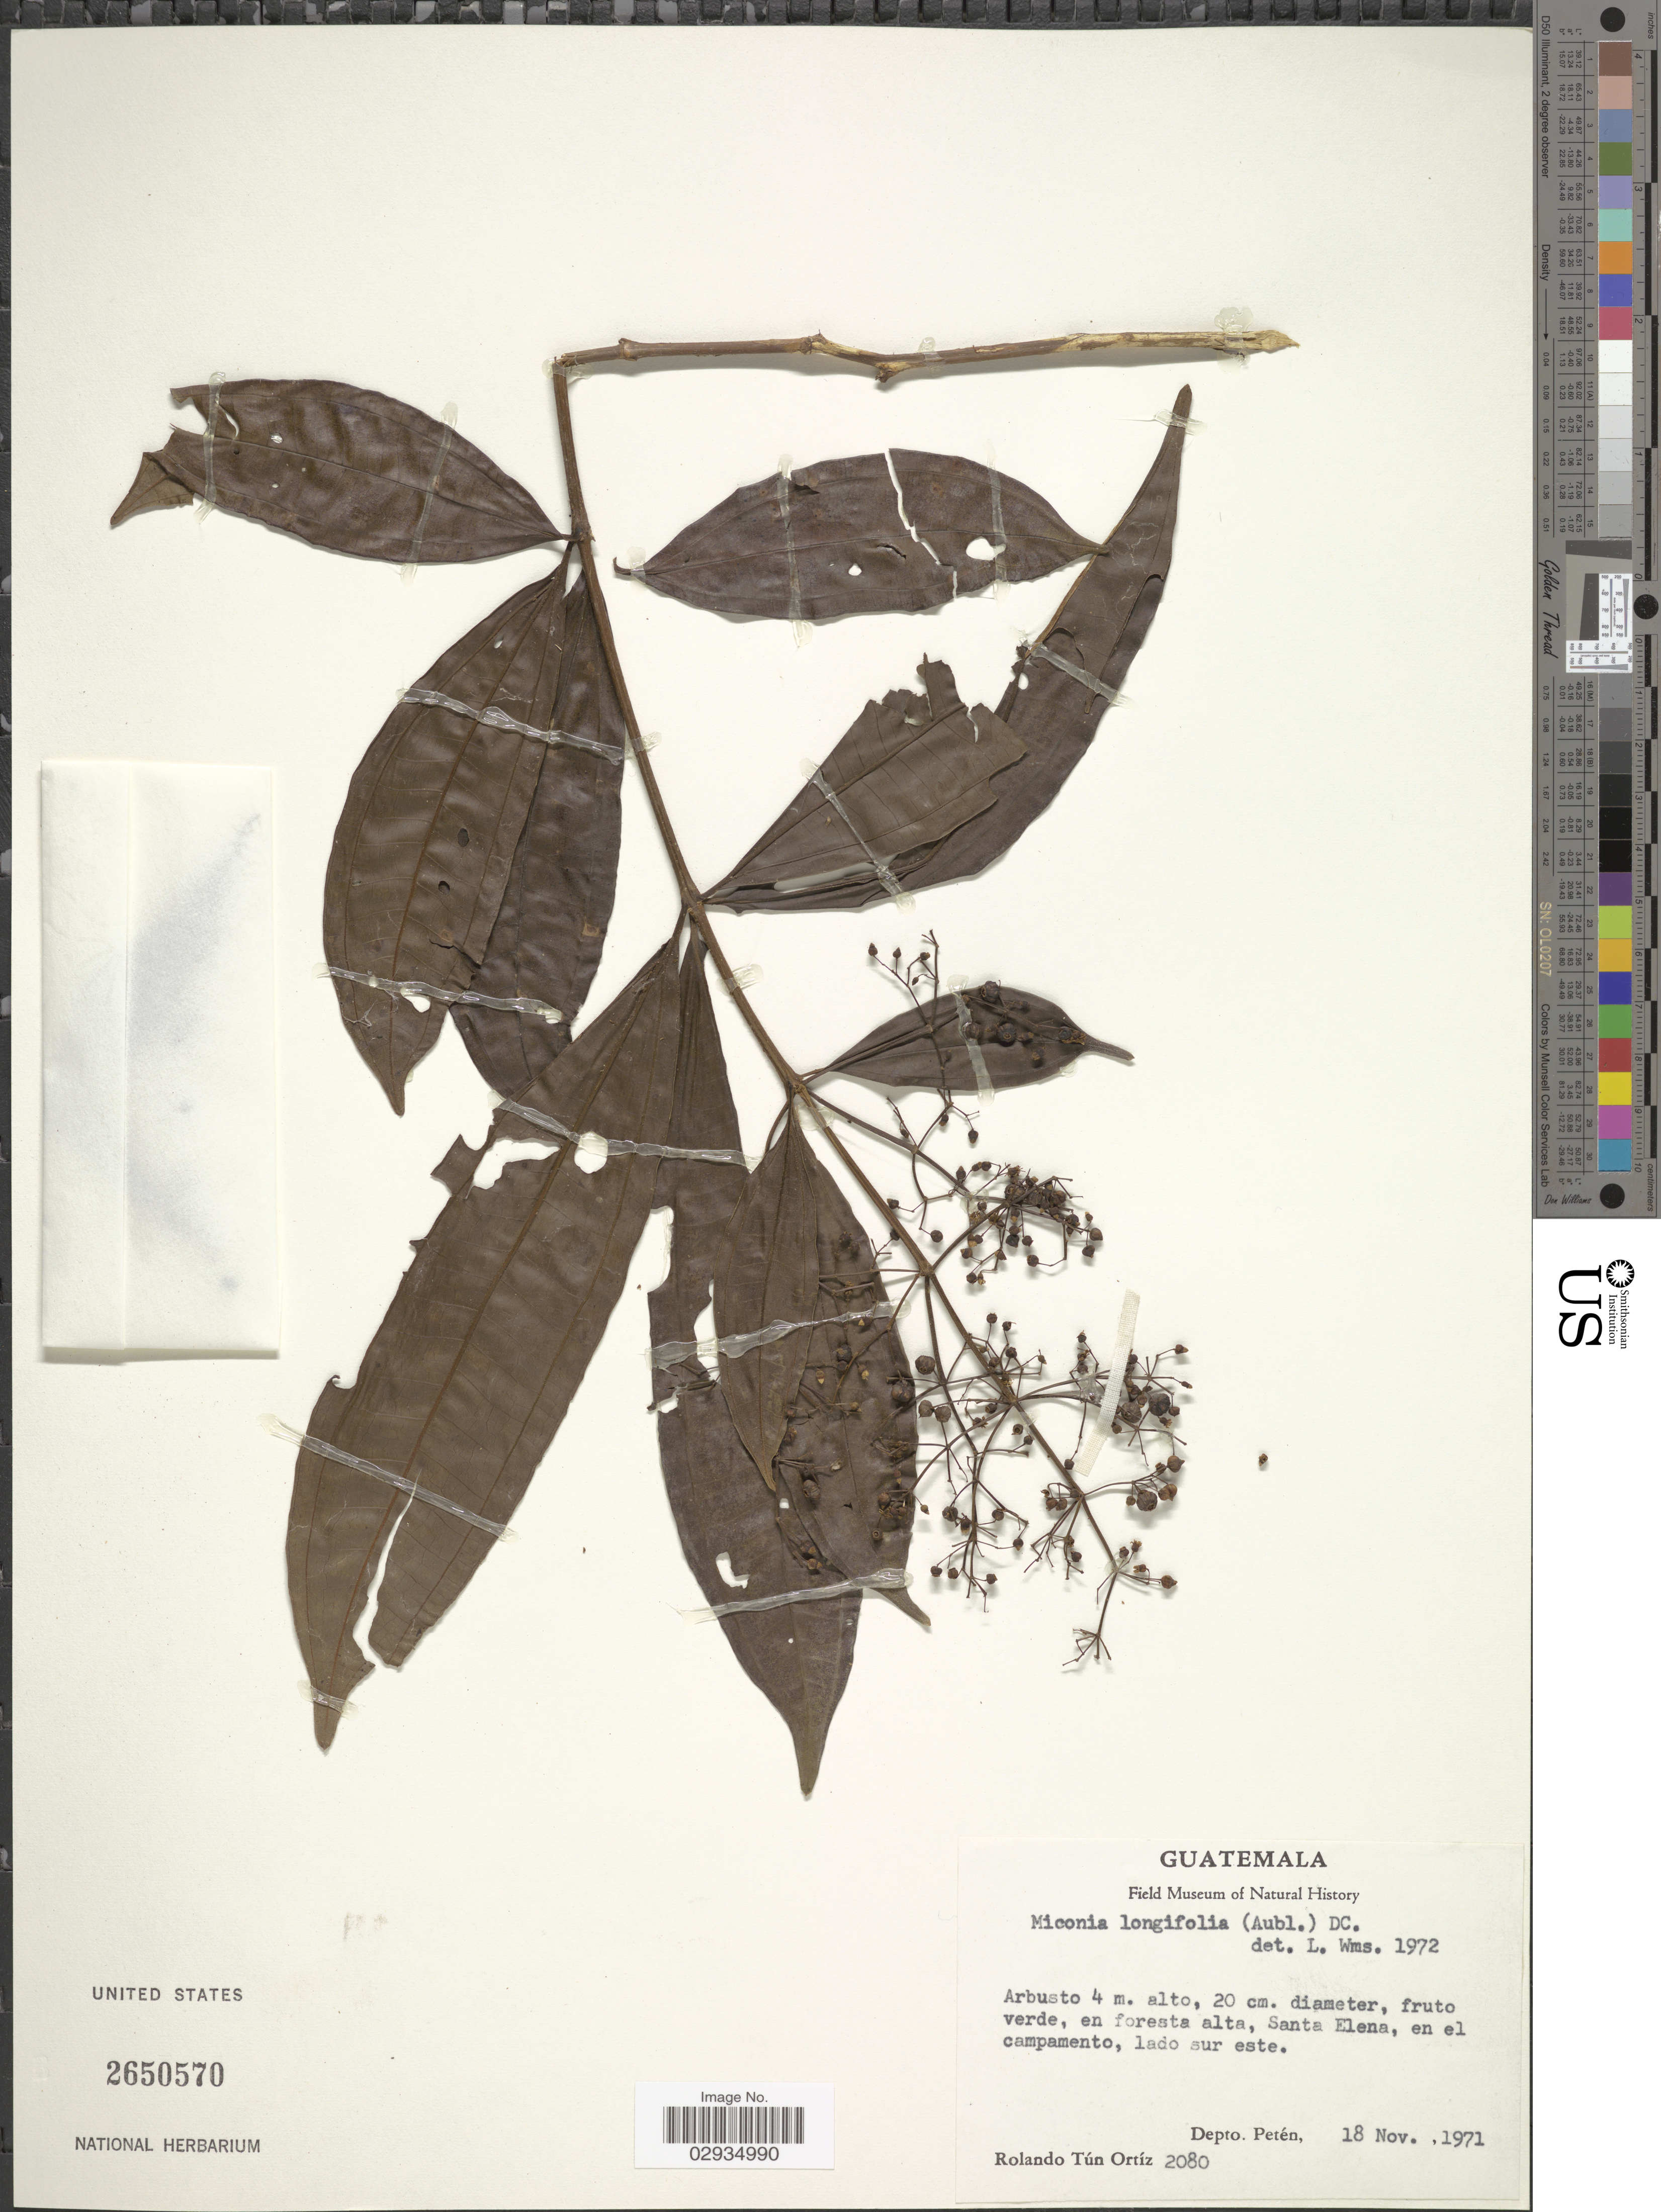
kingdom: Plantae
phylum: Tracheophyta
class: Magnoliopsida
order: Myrtales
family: Melastomataceae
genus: Miconia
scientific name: Miconia longifolia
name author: (Aubl.) DC.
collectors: R. Ortiz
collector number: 2080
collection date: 1971-11-18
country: Guatemala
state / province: El Petén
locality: En foresta alta, Santa Elana, en el campamento, lado sur este. Depto. Petén.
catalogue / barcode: US 2650570